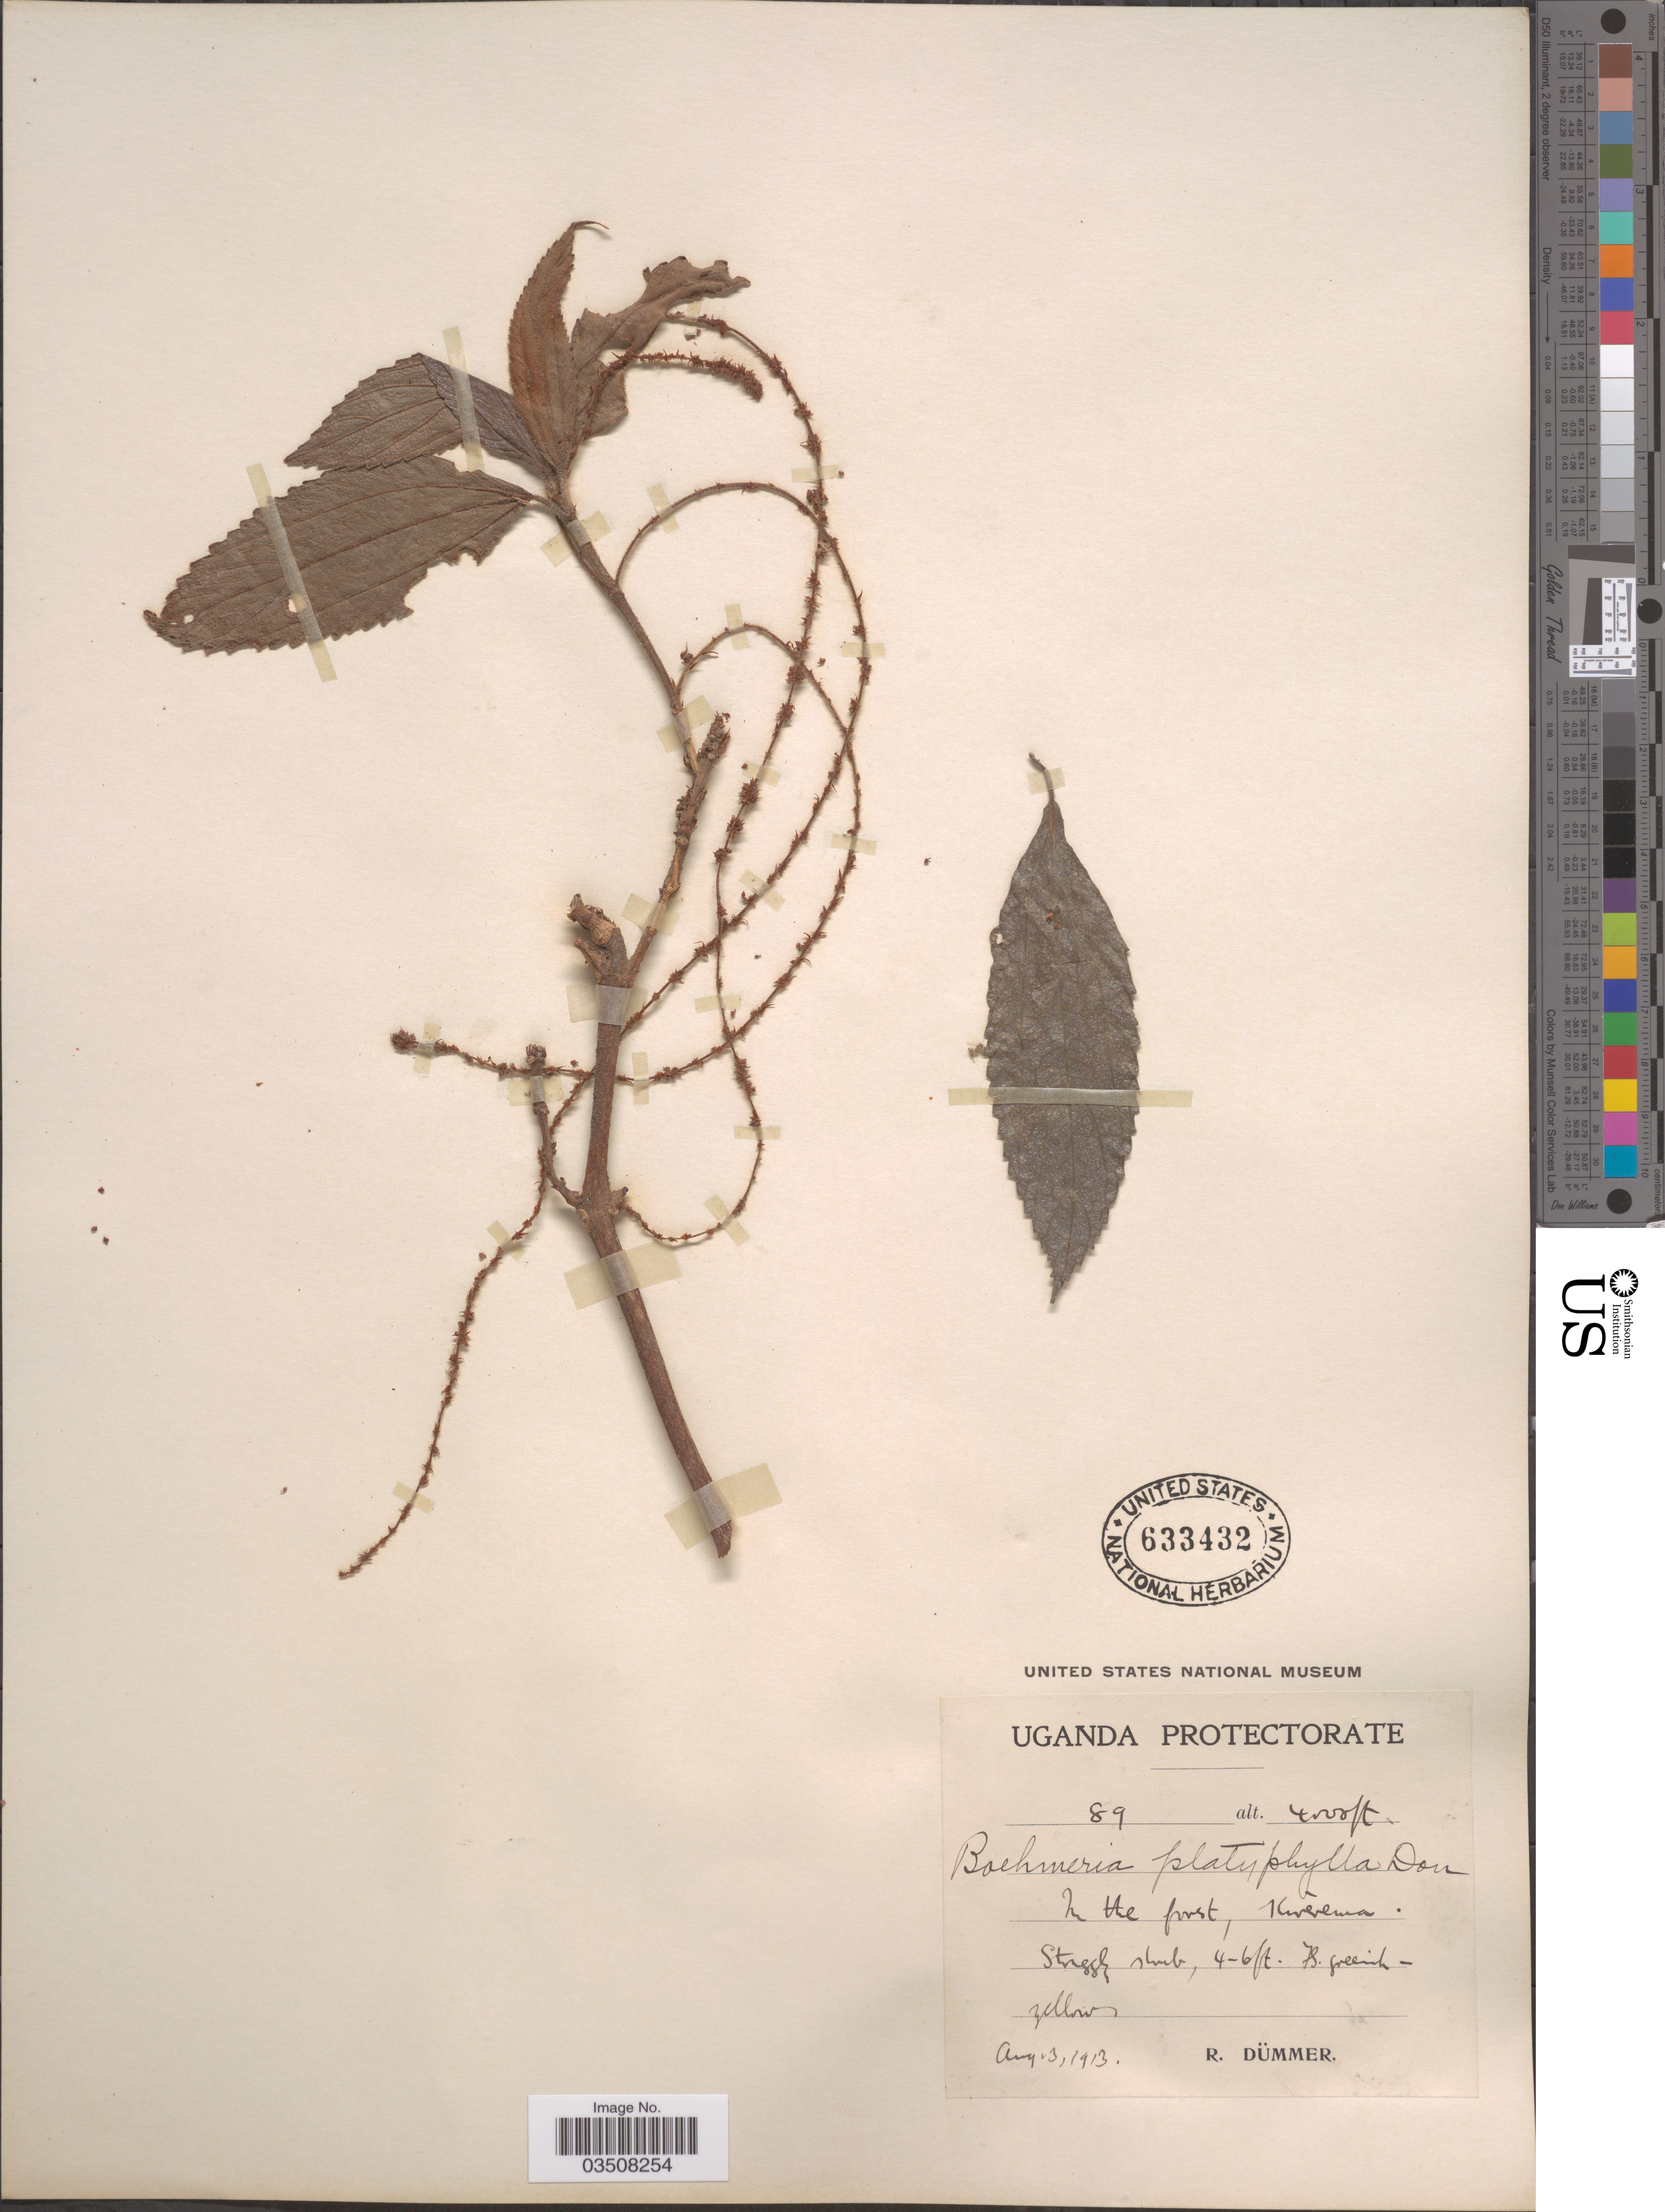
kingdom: Plantae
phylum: Tracheophyta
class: Magnoliopsida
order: Rosales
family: Urticaceae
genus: Boehmeria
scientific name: Boehmeria platyphylla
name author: G. Don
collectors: R. A. Dümmer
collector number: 89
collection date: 1913-08-03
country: Uganda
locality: Uganda Protectorate. In the forest, Kirerema.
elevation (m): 1219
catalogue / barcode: US 633432